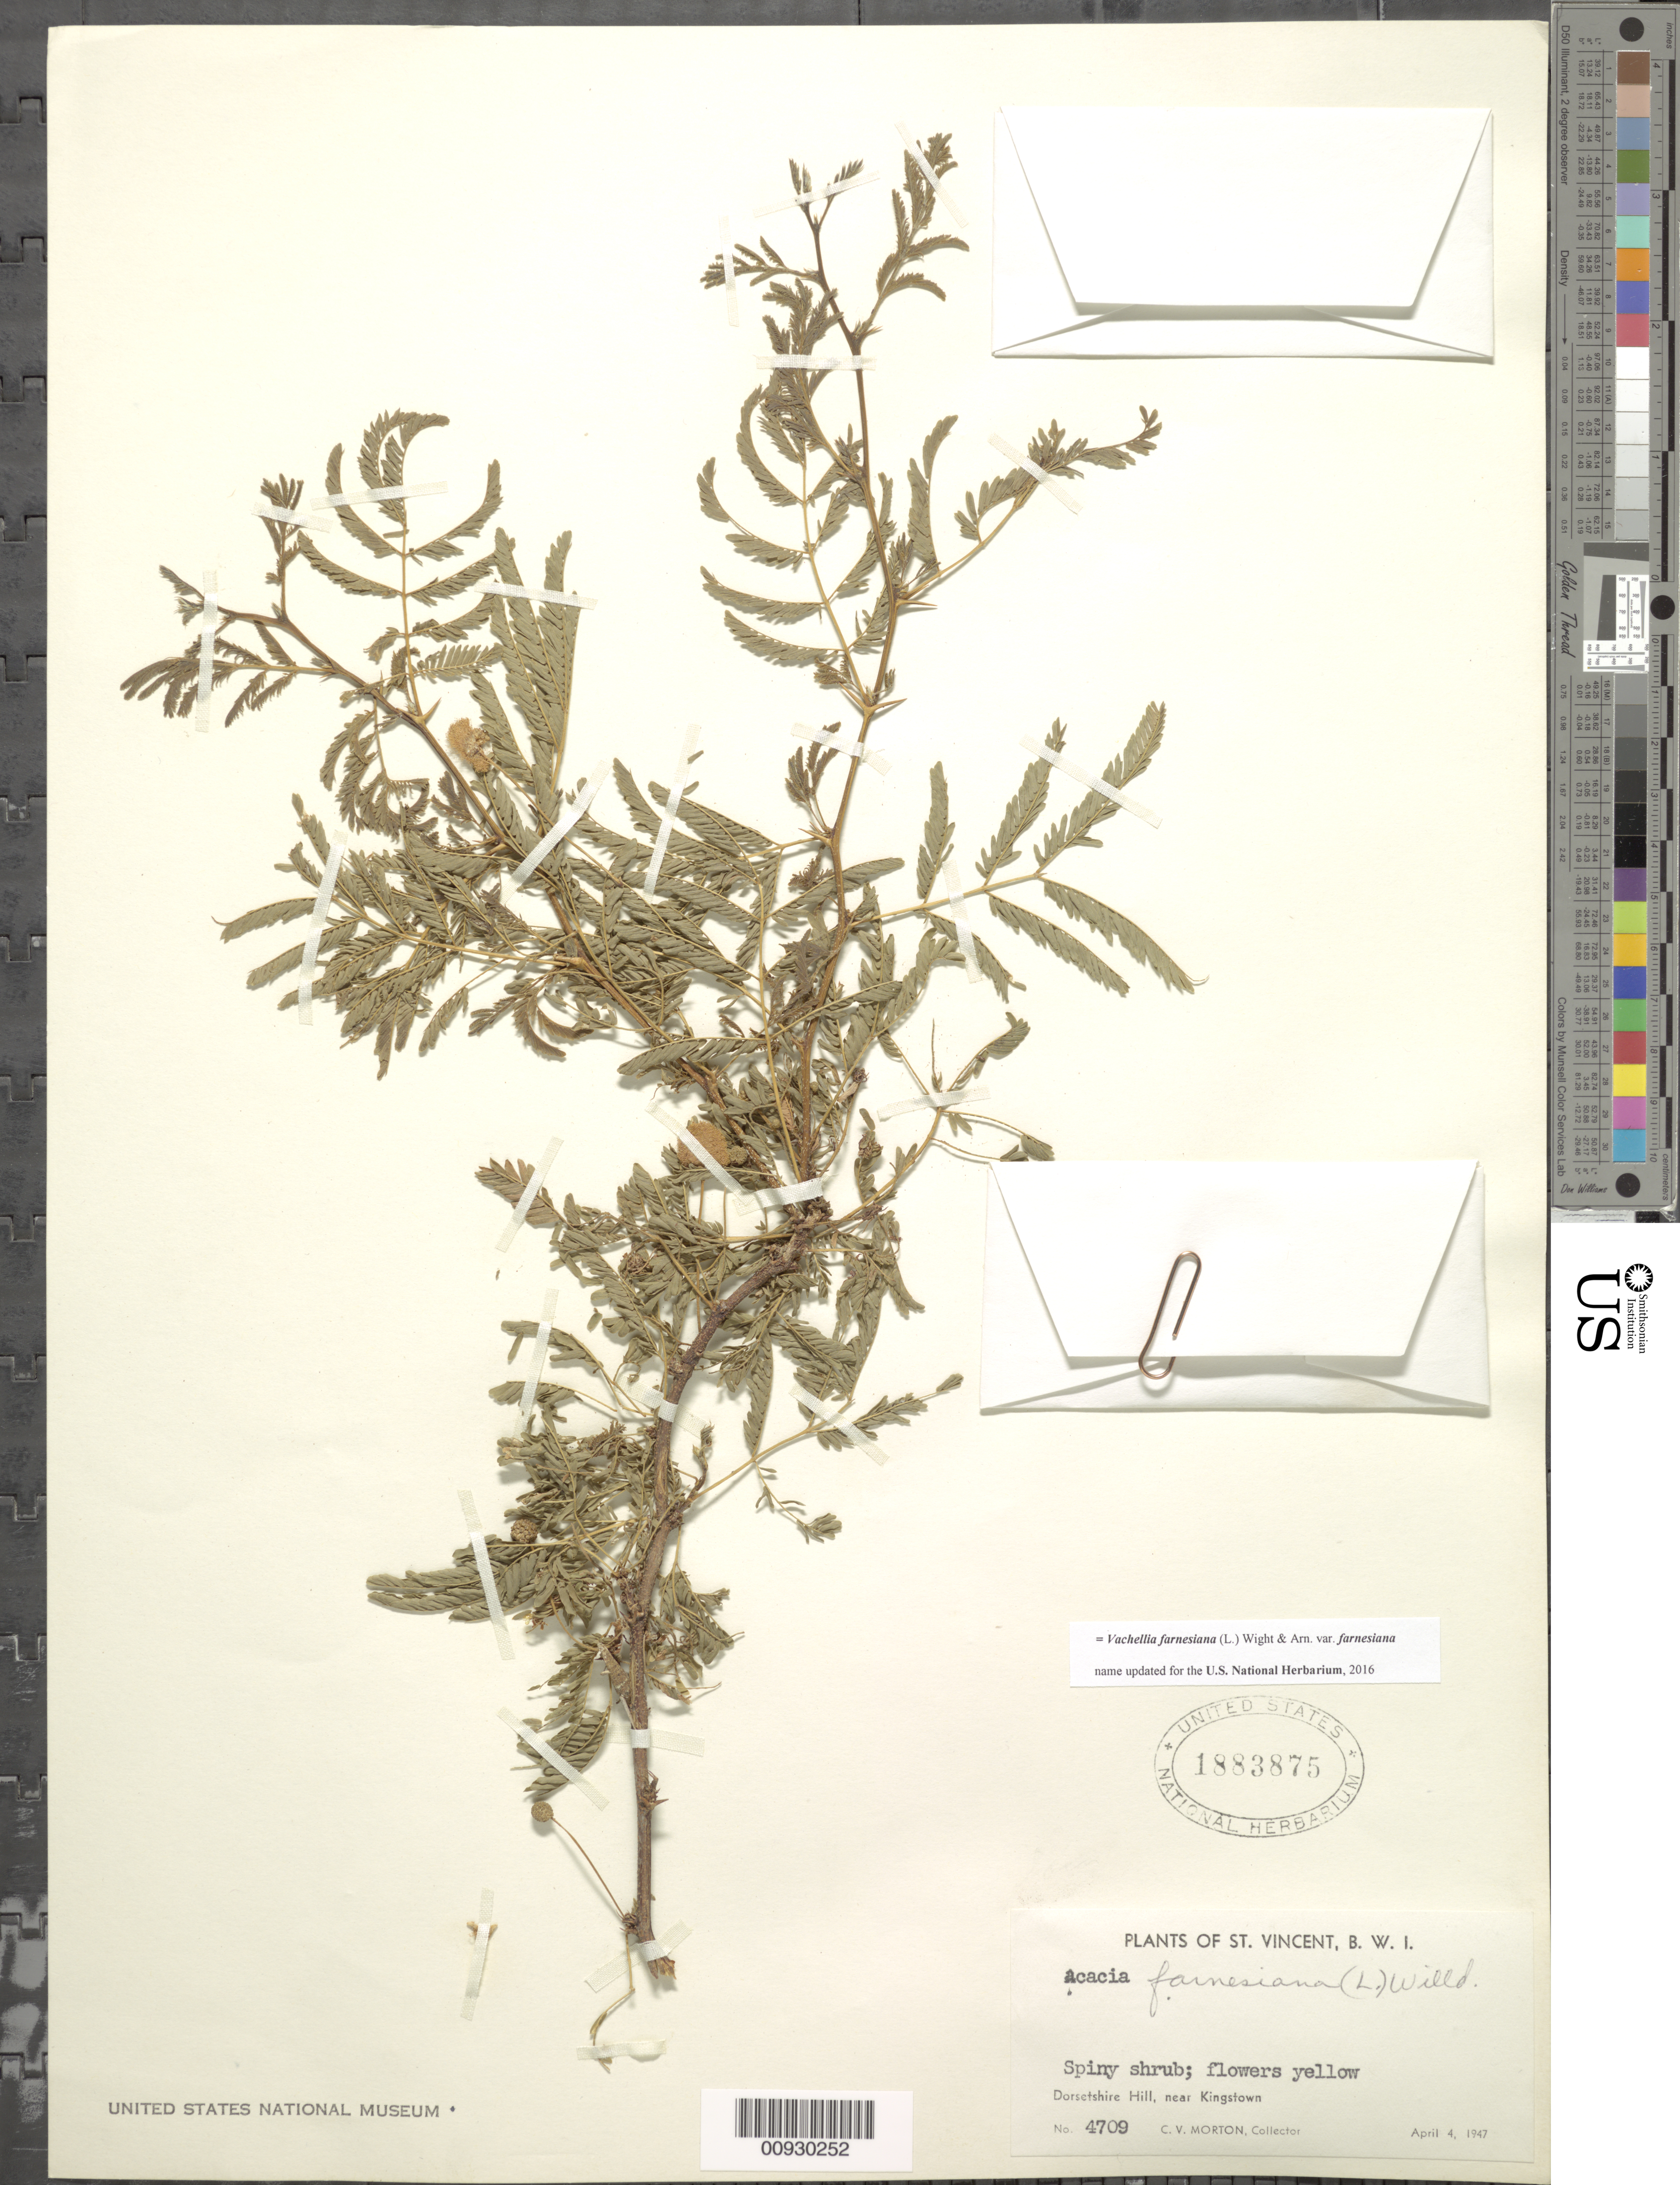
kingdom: Plantae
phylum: Tracheophyta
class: Magnoliopsida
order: Fabales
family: Fabaceae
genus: Vachellia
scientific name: Vachellia farnesiana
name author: (L.) Wight & Arn.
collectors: C. V. Morton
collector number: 4709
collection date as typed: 04 Apr 1947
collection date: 1947-04-04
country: St. Vincent - Grenadines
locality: Dorsetshire Hill, near Kingstown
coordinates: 0 N, 0 E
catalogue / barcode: US 1883875